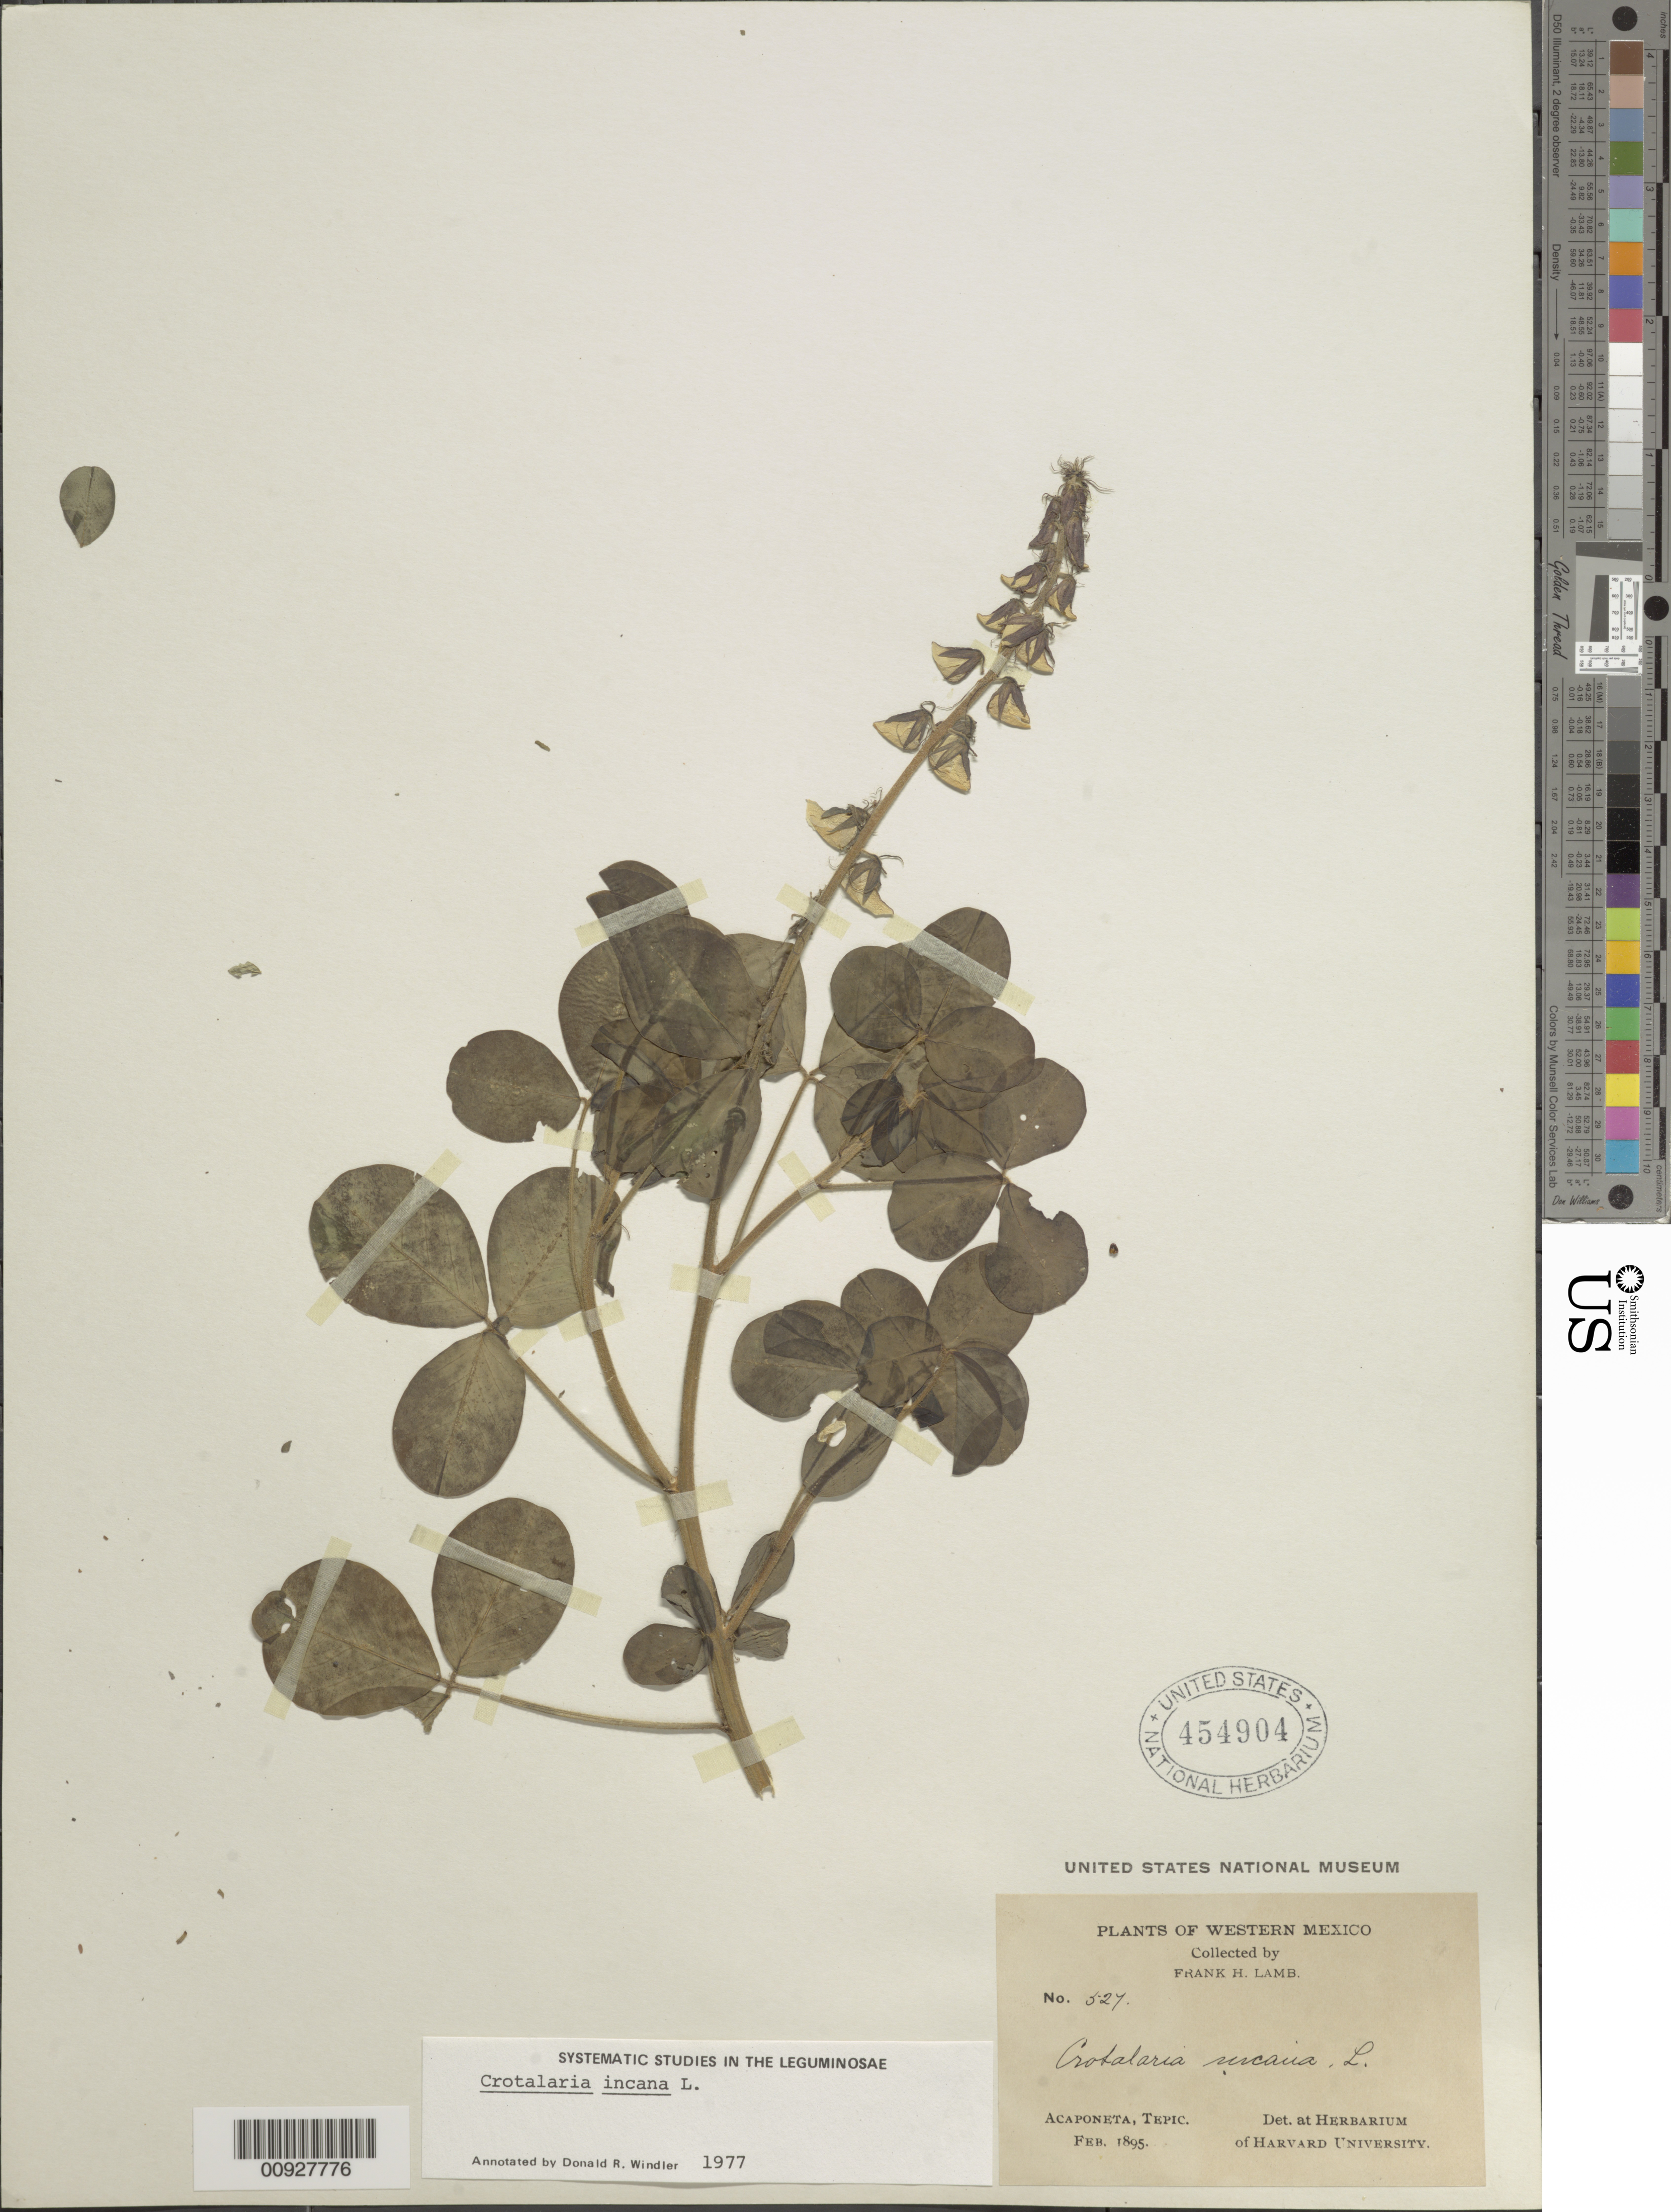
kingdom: Plantae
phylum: Tracheophyta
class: Magnoliopsida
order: Fabales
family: Fabaceae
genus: Crotalaria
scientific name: Crotalaria incana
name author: L.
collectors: F. H. Lamb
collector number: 527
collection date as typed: Feb 1895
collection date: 1895-02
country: Mexico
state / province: Nayarit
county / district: Acaponeta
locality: Acaponeta, Tepic Territory [now Nayarit].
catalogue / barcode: US 454904